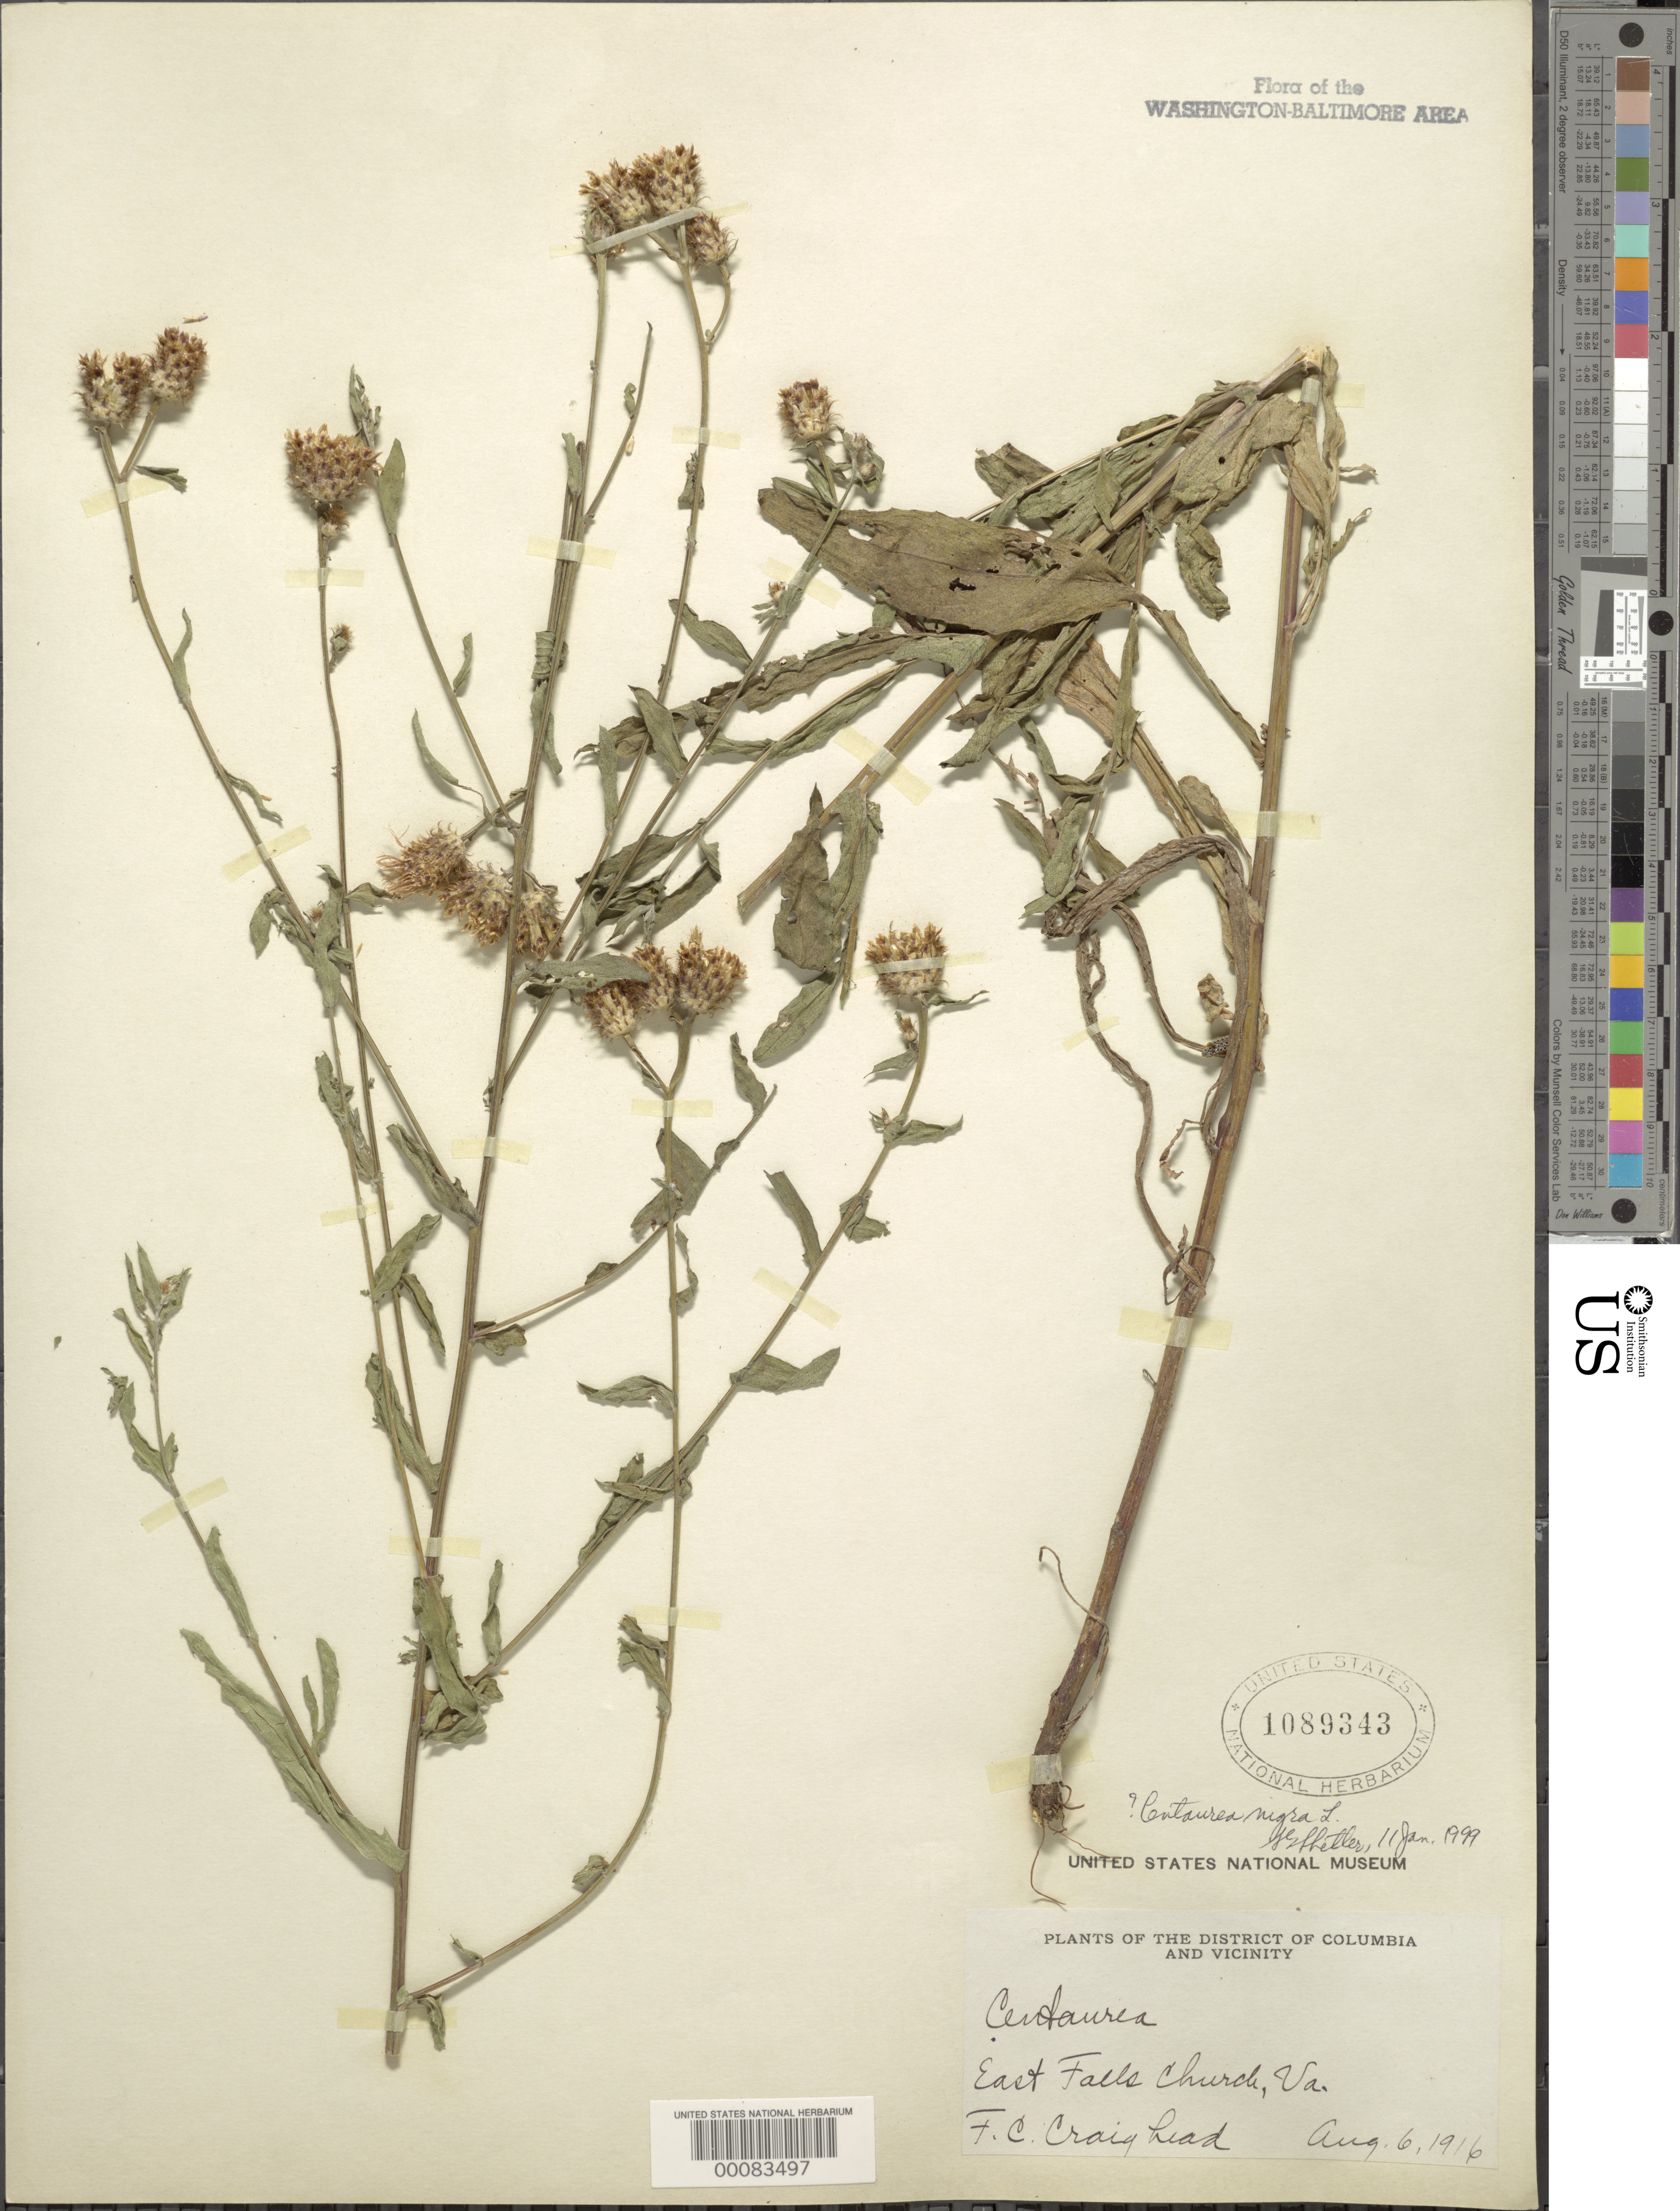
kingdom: Plantae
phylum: Tracheophyta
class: Magnoliopsida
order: Asterales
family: Asteraceae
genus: Centaurea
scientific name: Centaurea nigra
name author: L.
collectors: F. Craighead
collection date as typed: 06 Aug 1916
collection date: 1916-08-06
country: United States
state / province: Virginia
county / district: Fairfax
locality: East Falls Church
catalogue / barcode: US 1089343